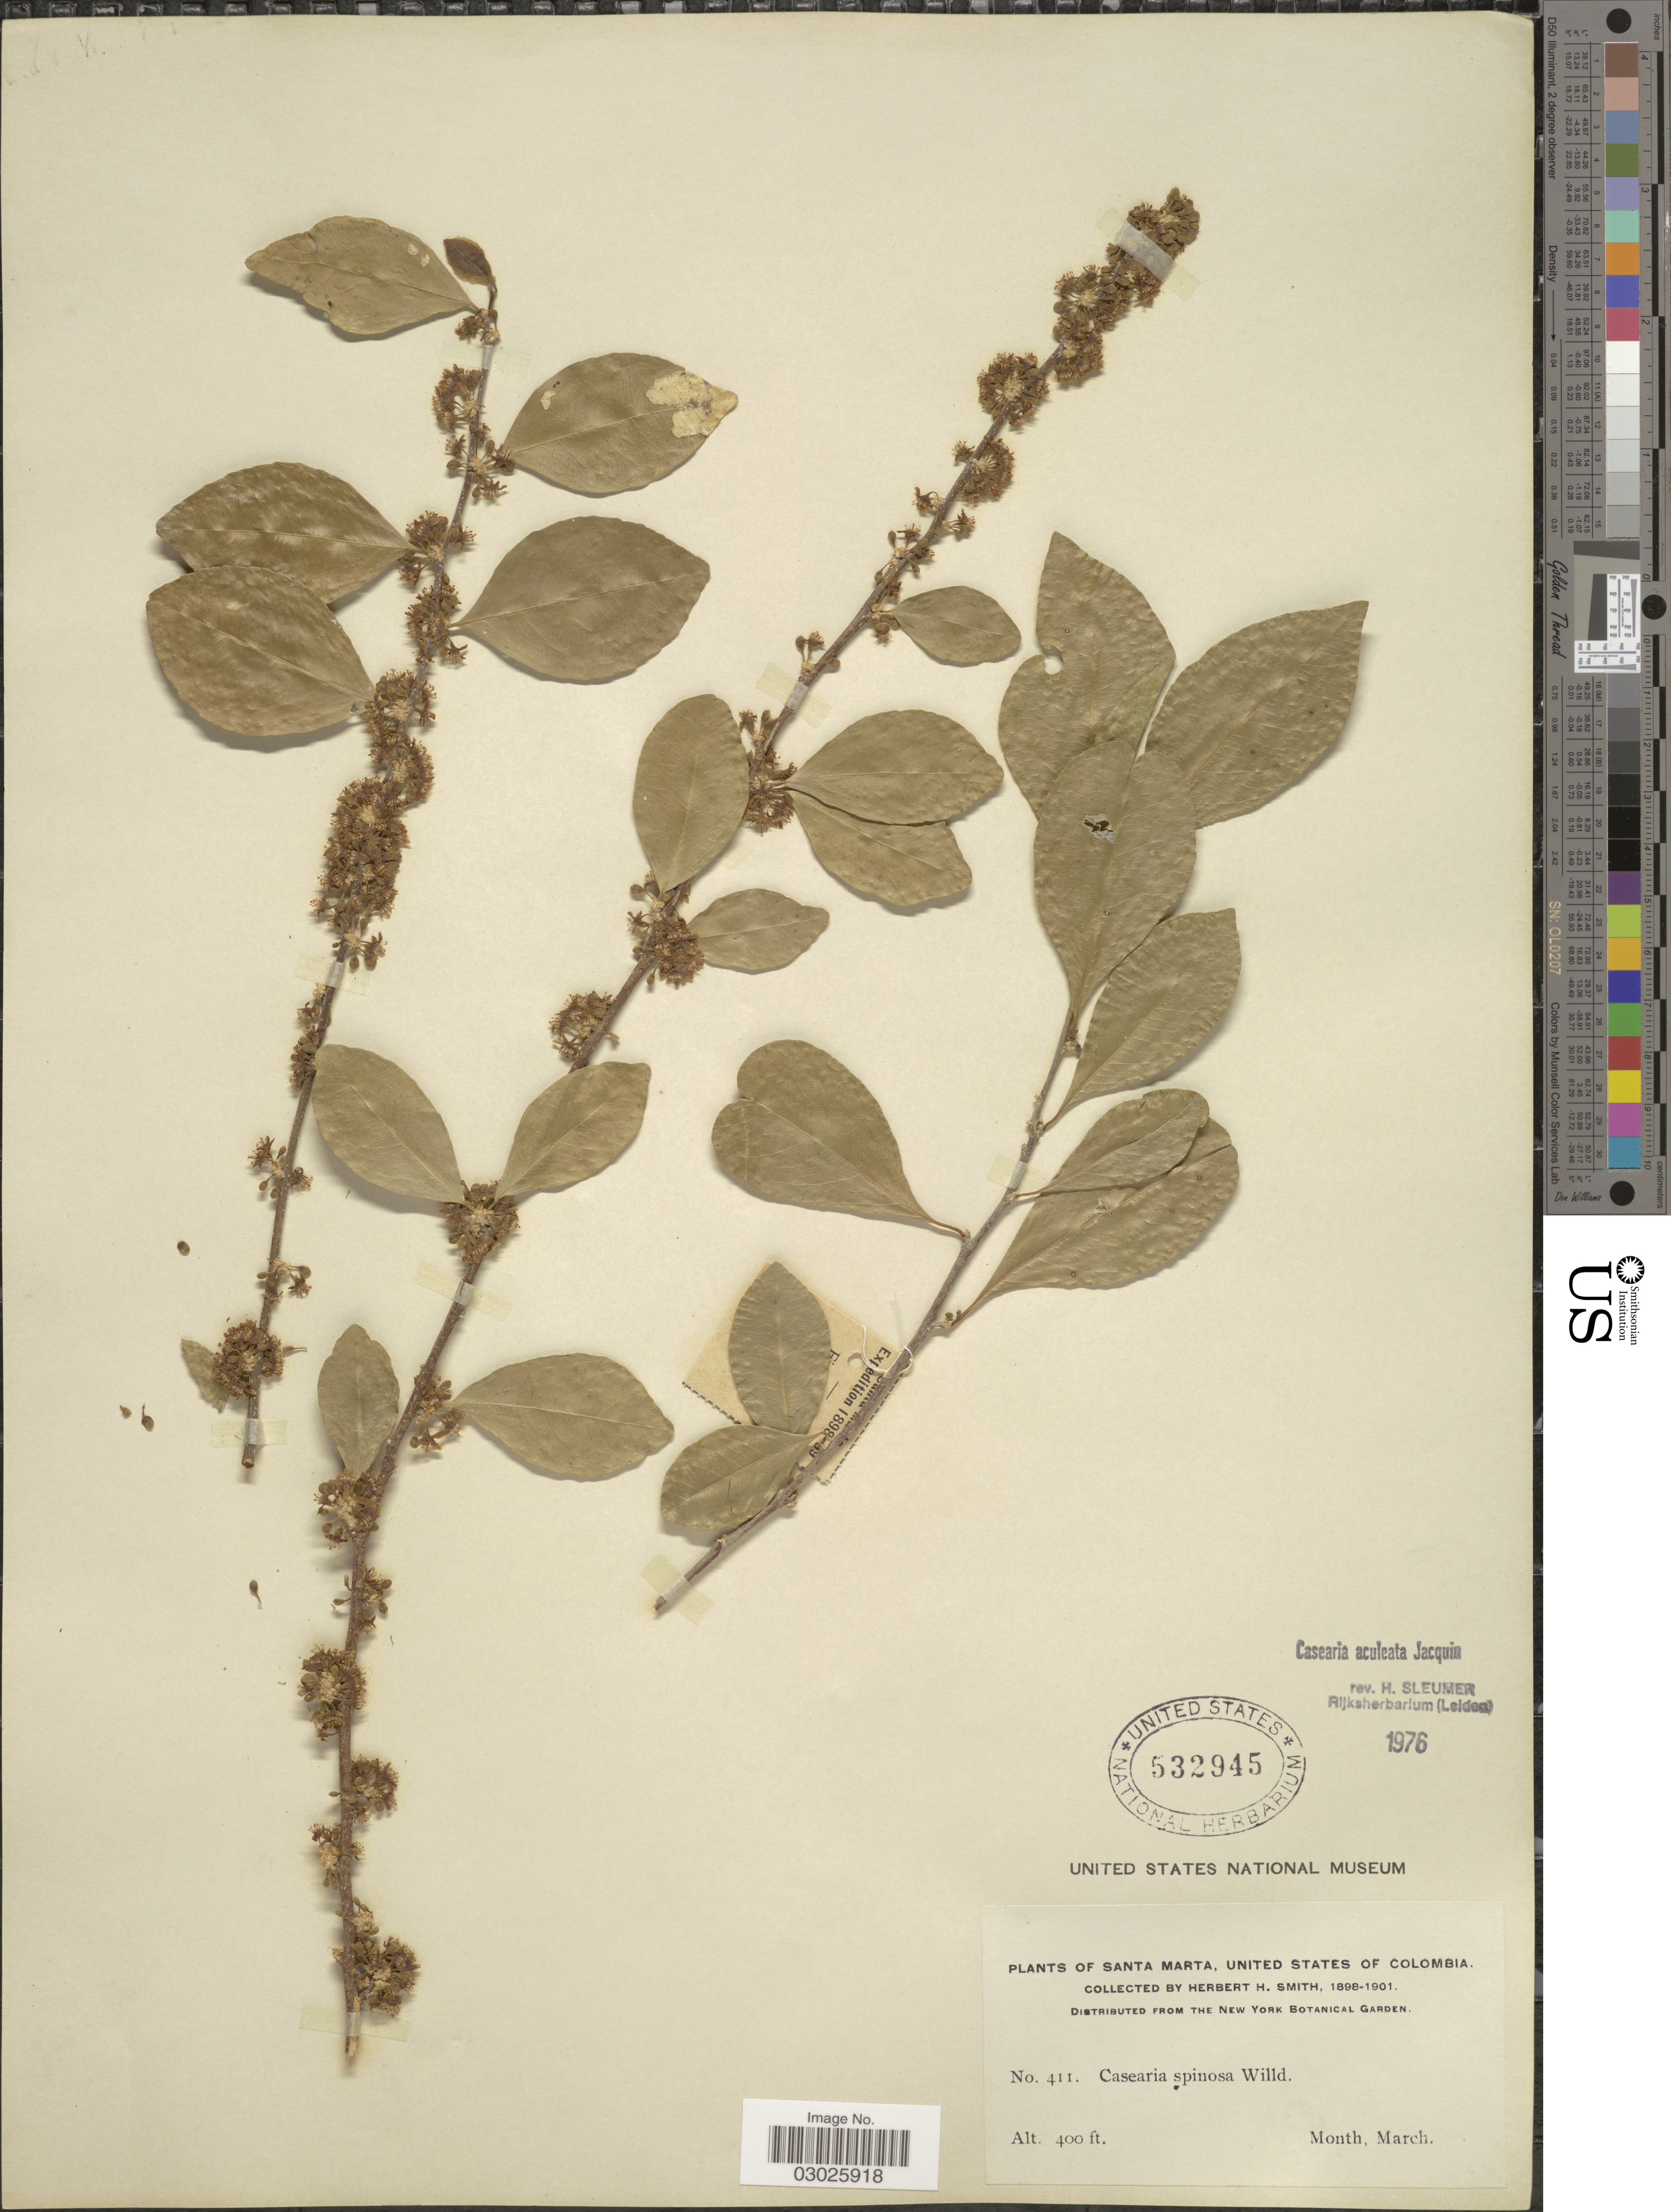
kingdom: Plantae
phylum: Tracheophyta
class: Magnoliopsida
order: Malpighiales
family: Salicaceae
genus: Casearia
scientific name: Casearia aculeata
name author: Jacq.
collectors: Herbert H. Smith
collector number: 411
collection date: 1898-03/1901-03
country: Colombia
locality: Santa Marta.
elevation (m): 122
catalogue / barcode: US 532945